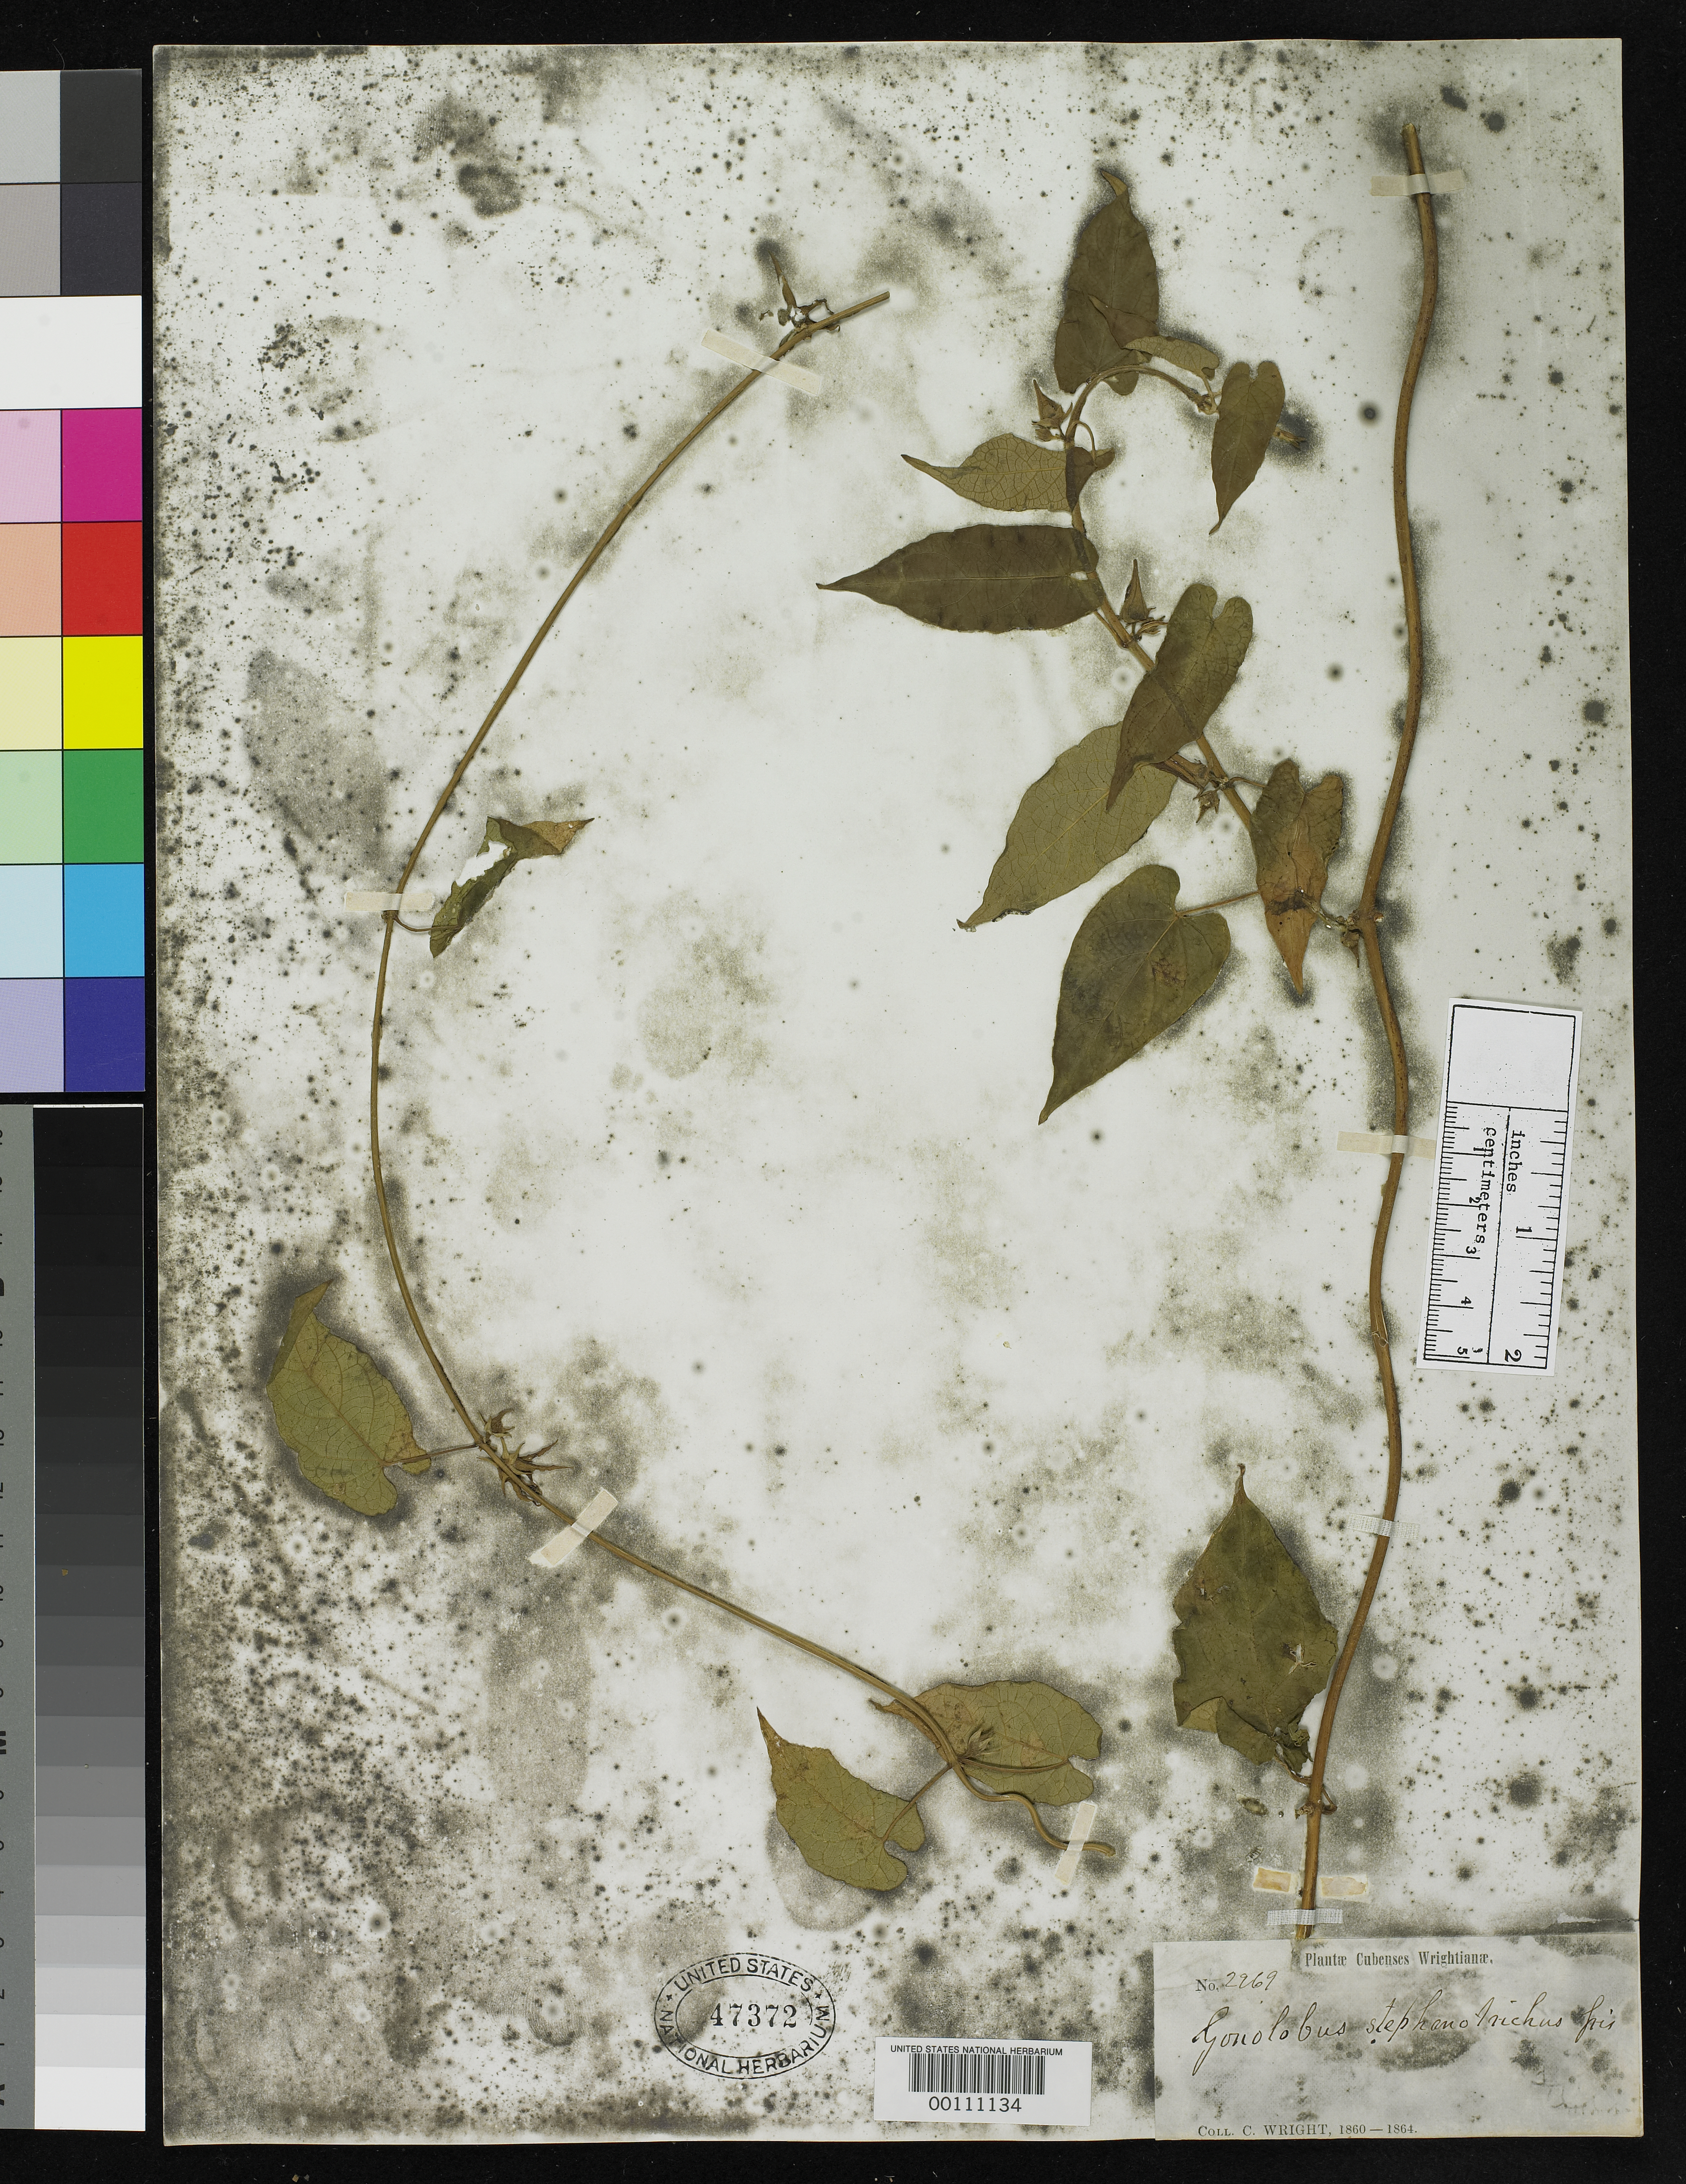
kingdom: Plantae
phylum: Tracheophyta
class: Magnoliopsida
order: Gentianales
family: Apocynaceae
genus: Gonolobus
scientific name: Gonolobus stephanotrichus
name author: Griseb.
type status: Type Collection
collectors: C. Wright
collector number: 2969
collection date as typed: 1860 to -- --- 1864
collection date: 1860/1864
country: Cuba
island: Greater Antilles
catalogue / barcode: US 47372